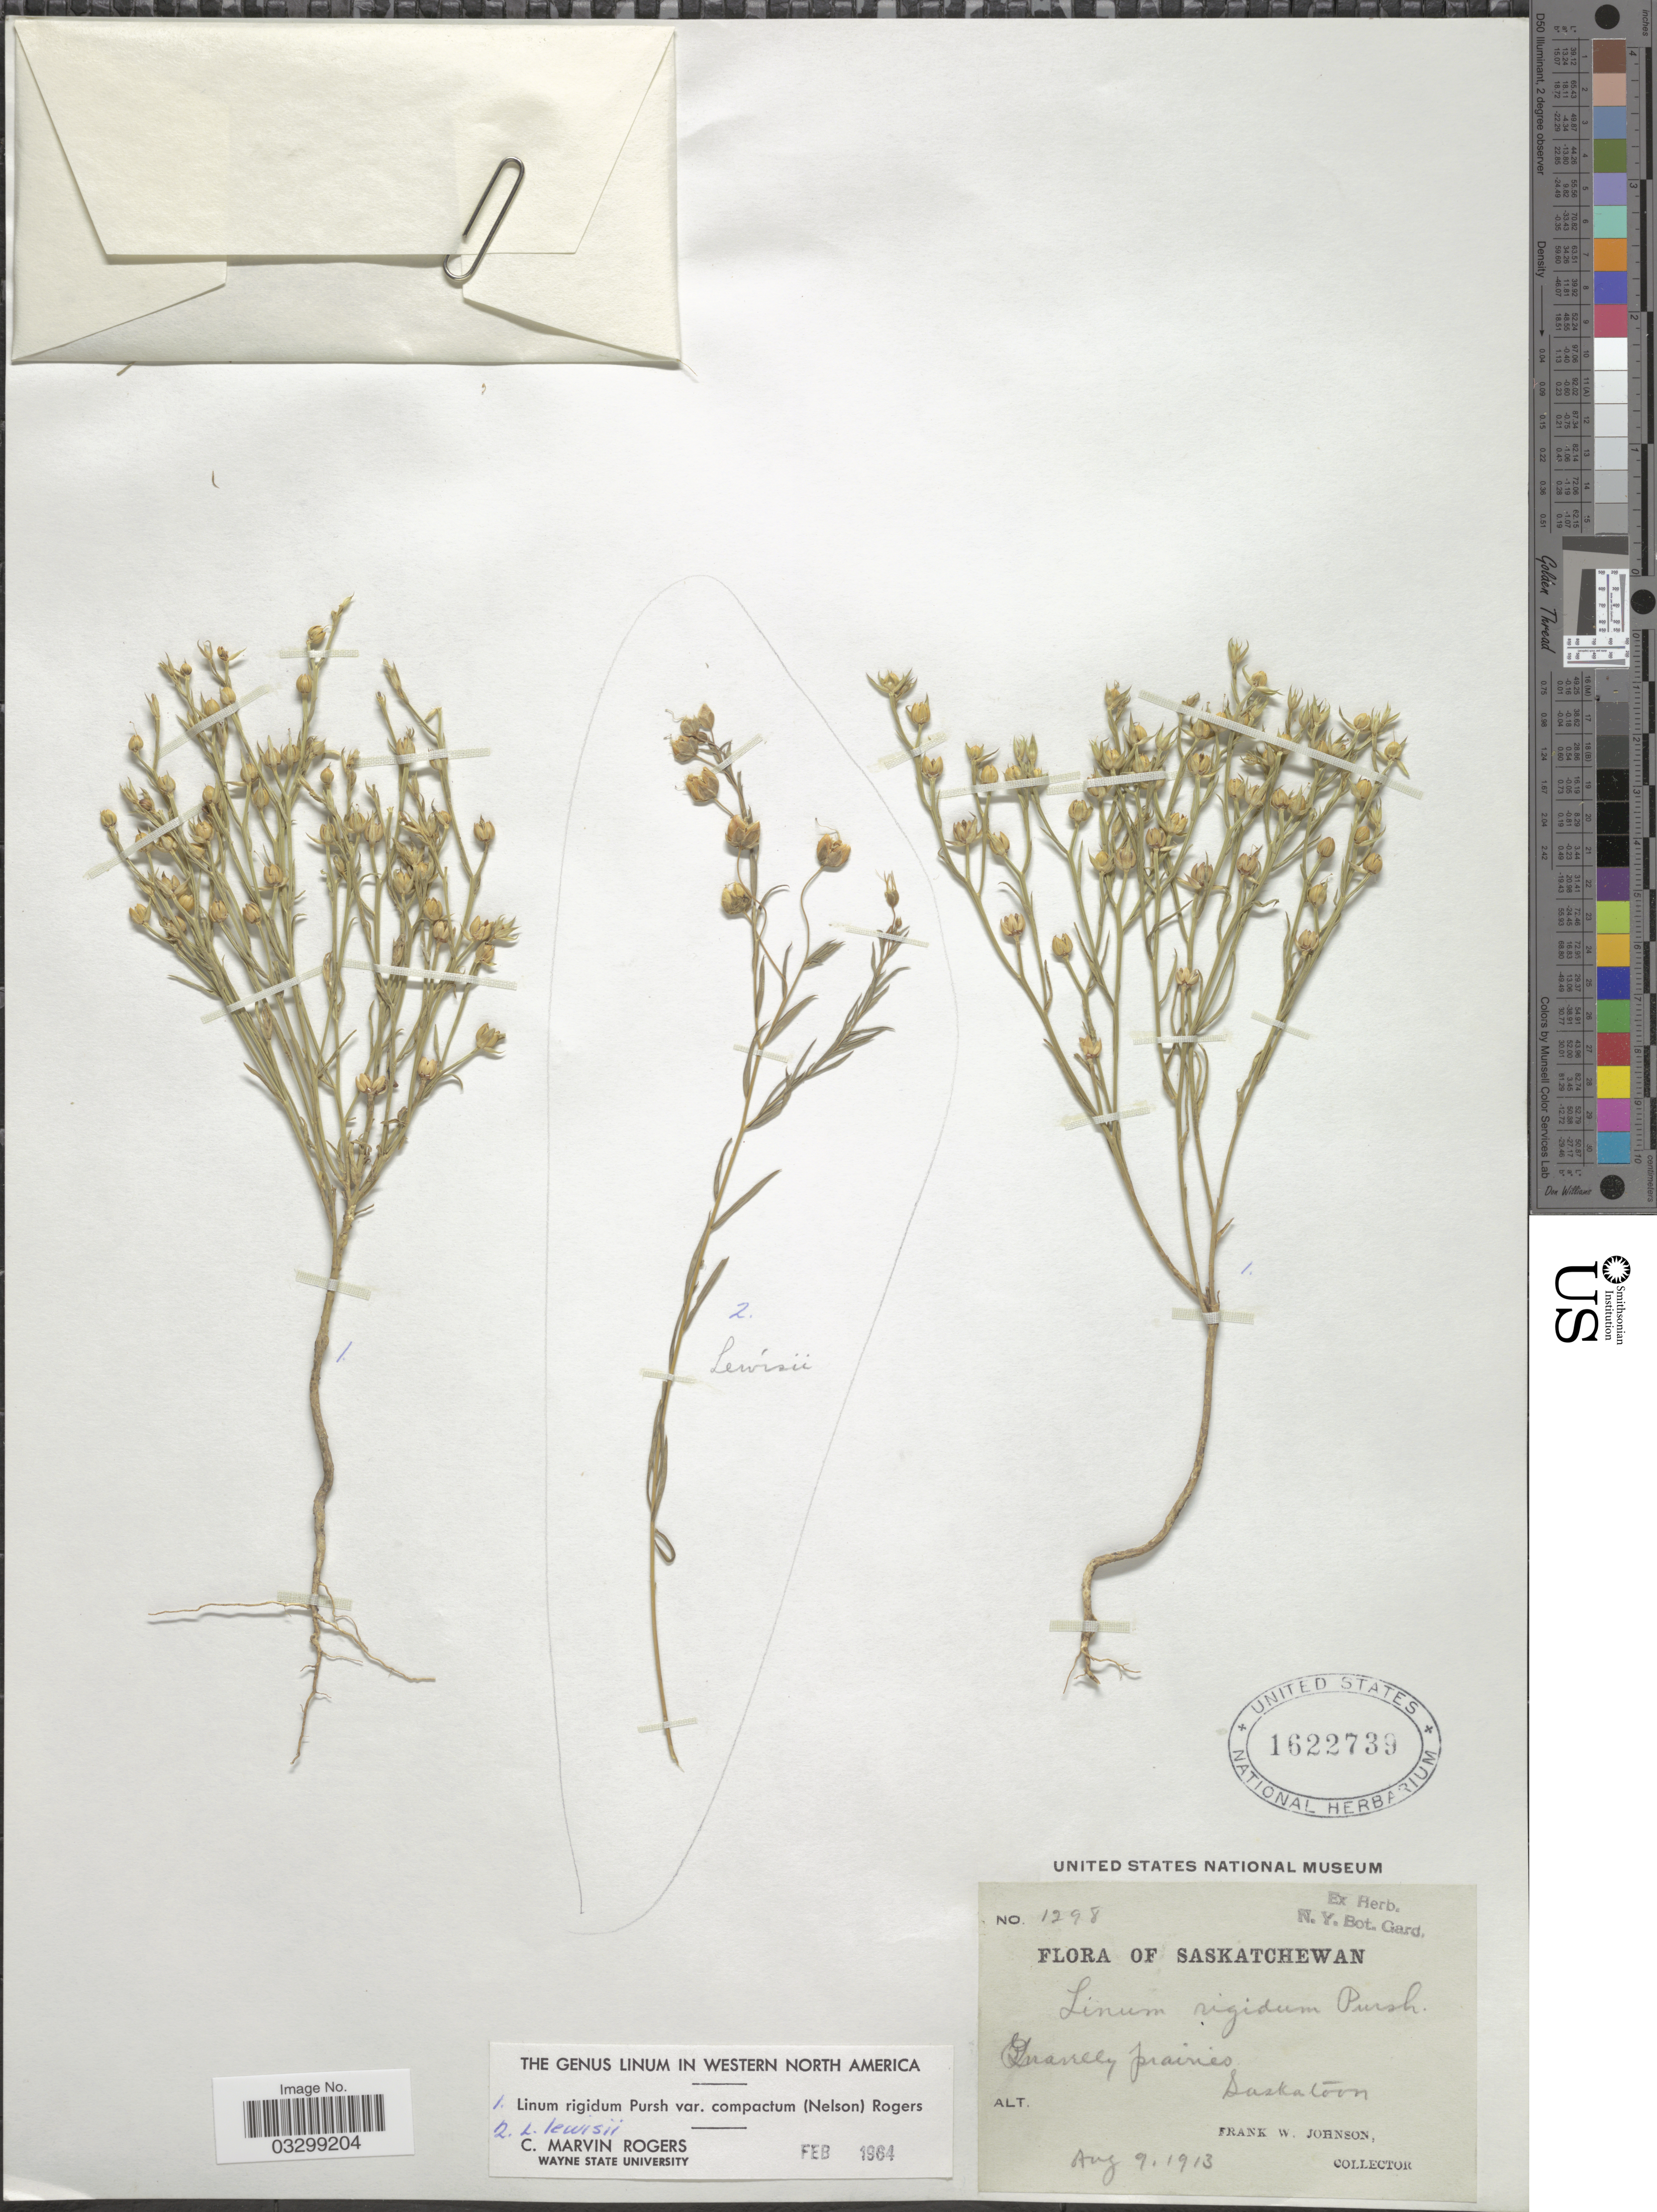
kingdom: Plantae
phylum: Tracheophyta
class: Magnoliopsida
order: Malpighiales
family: Linaceae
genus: Linum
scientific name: Linum rigidum var. compactum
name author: (A. Nelson) C.M. Rogers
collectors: F. W. Johnson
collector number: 1298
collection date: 1913-08-09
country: Canada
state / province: Saskatchewan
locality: Saskatoon.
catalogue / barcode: US 1622739